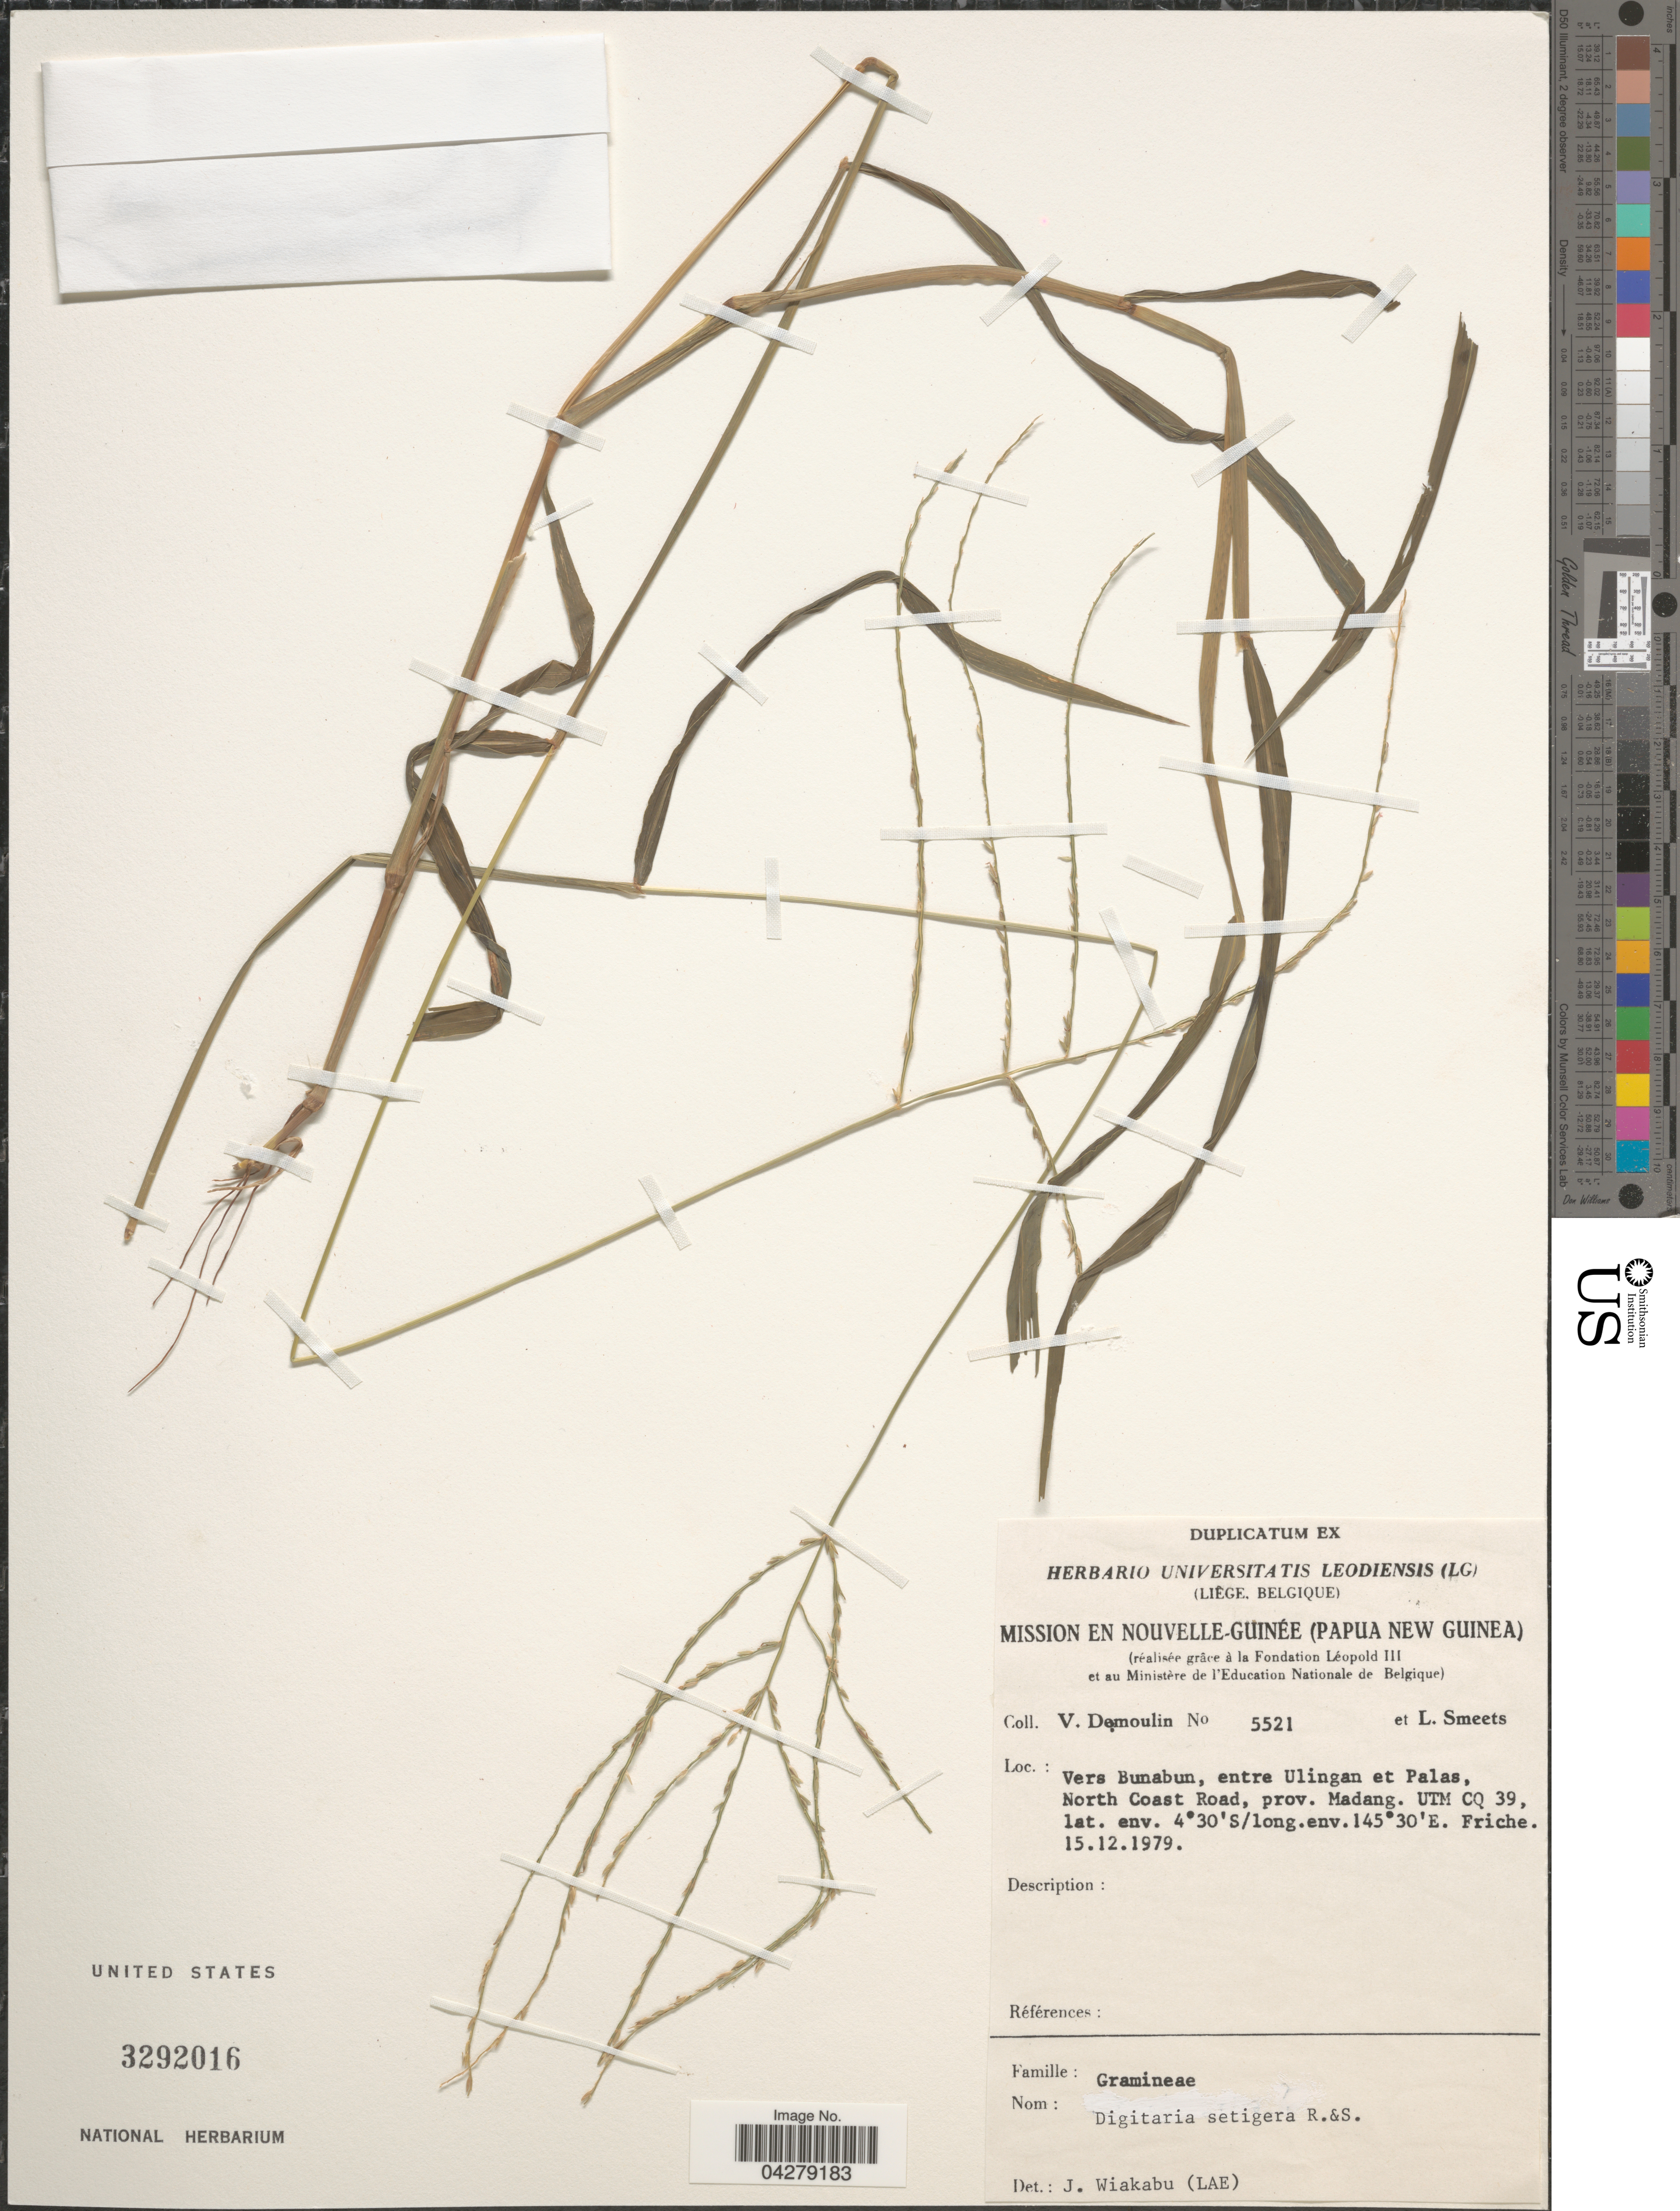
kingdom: Plantae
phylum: Tracheophyta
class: Liliopsida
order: Poales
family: Poaceae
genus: Digitaria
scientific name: Digitaria setigera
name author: Roth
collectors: V. Demoulin & L. Smeets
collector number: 5521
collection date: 1979-12-15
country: Papua New Guinea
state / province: Madang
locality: Mission en Nouvelle-Guinée (Papua New Guinea). Vers Bunabun, entra Ulingan et Palas, North Coast Road. UTM CQ 39.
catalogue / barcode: US 3292016